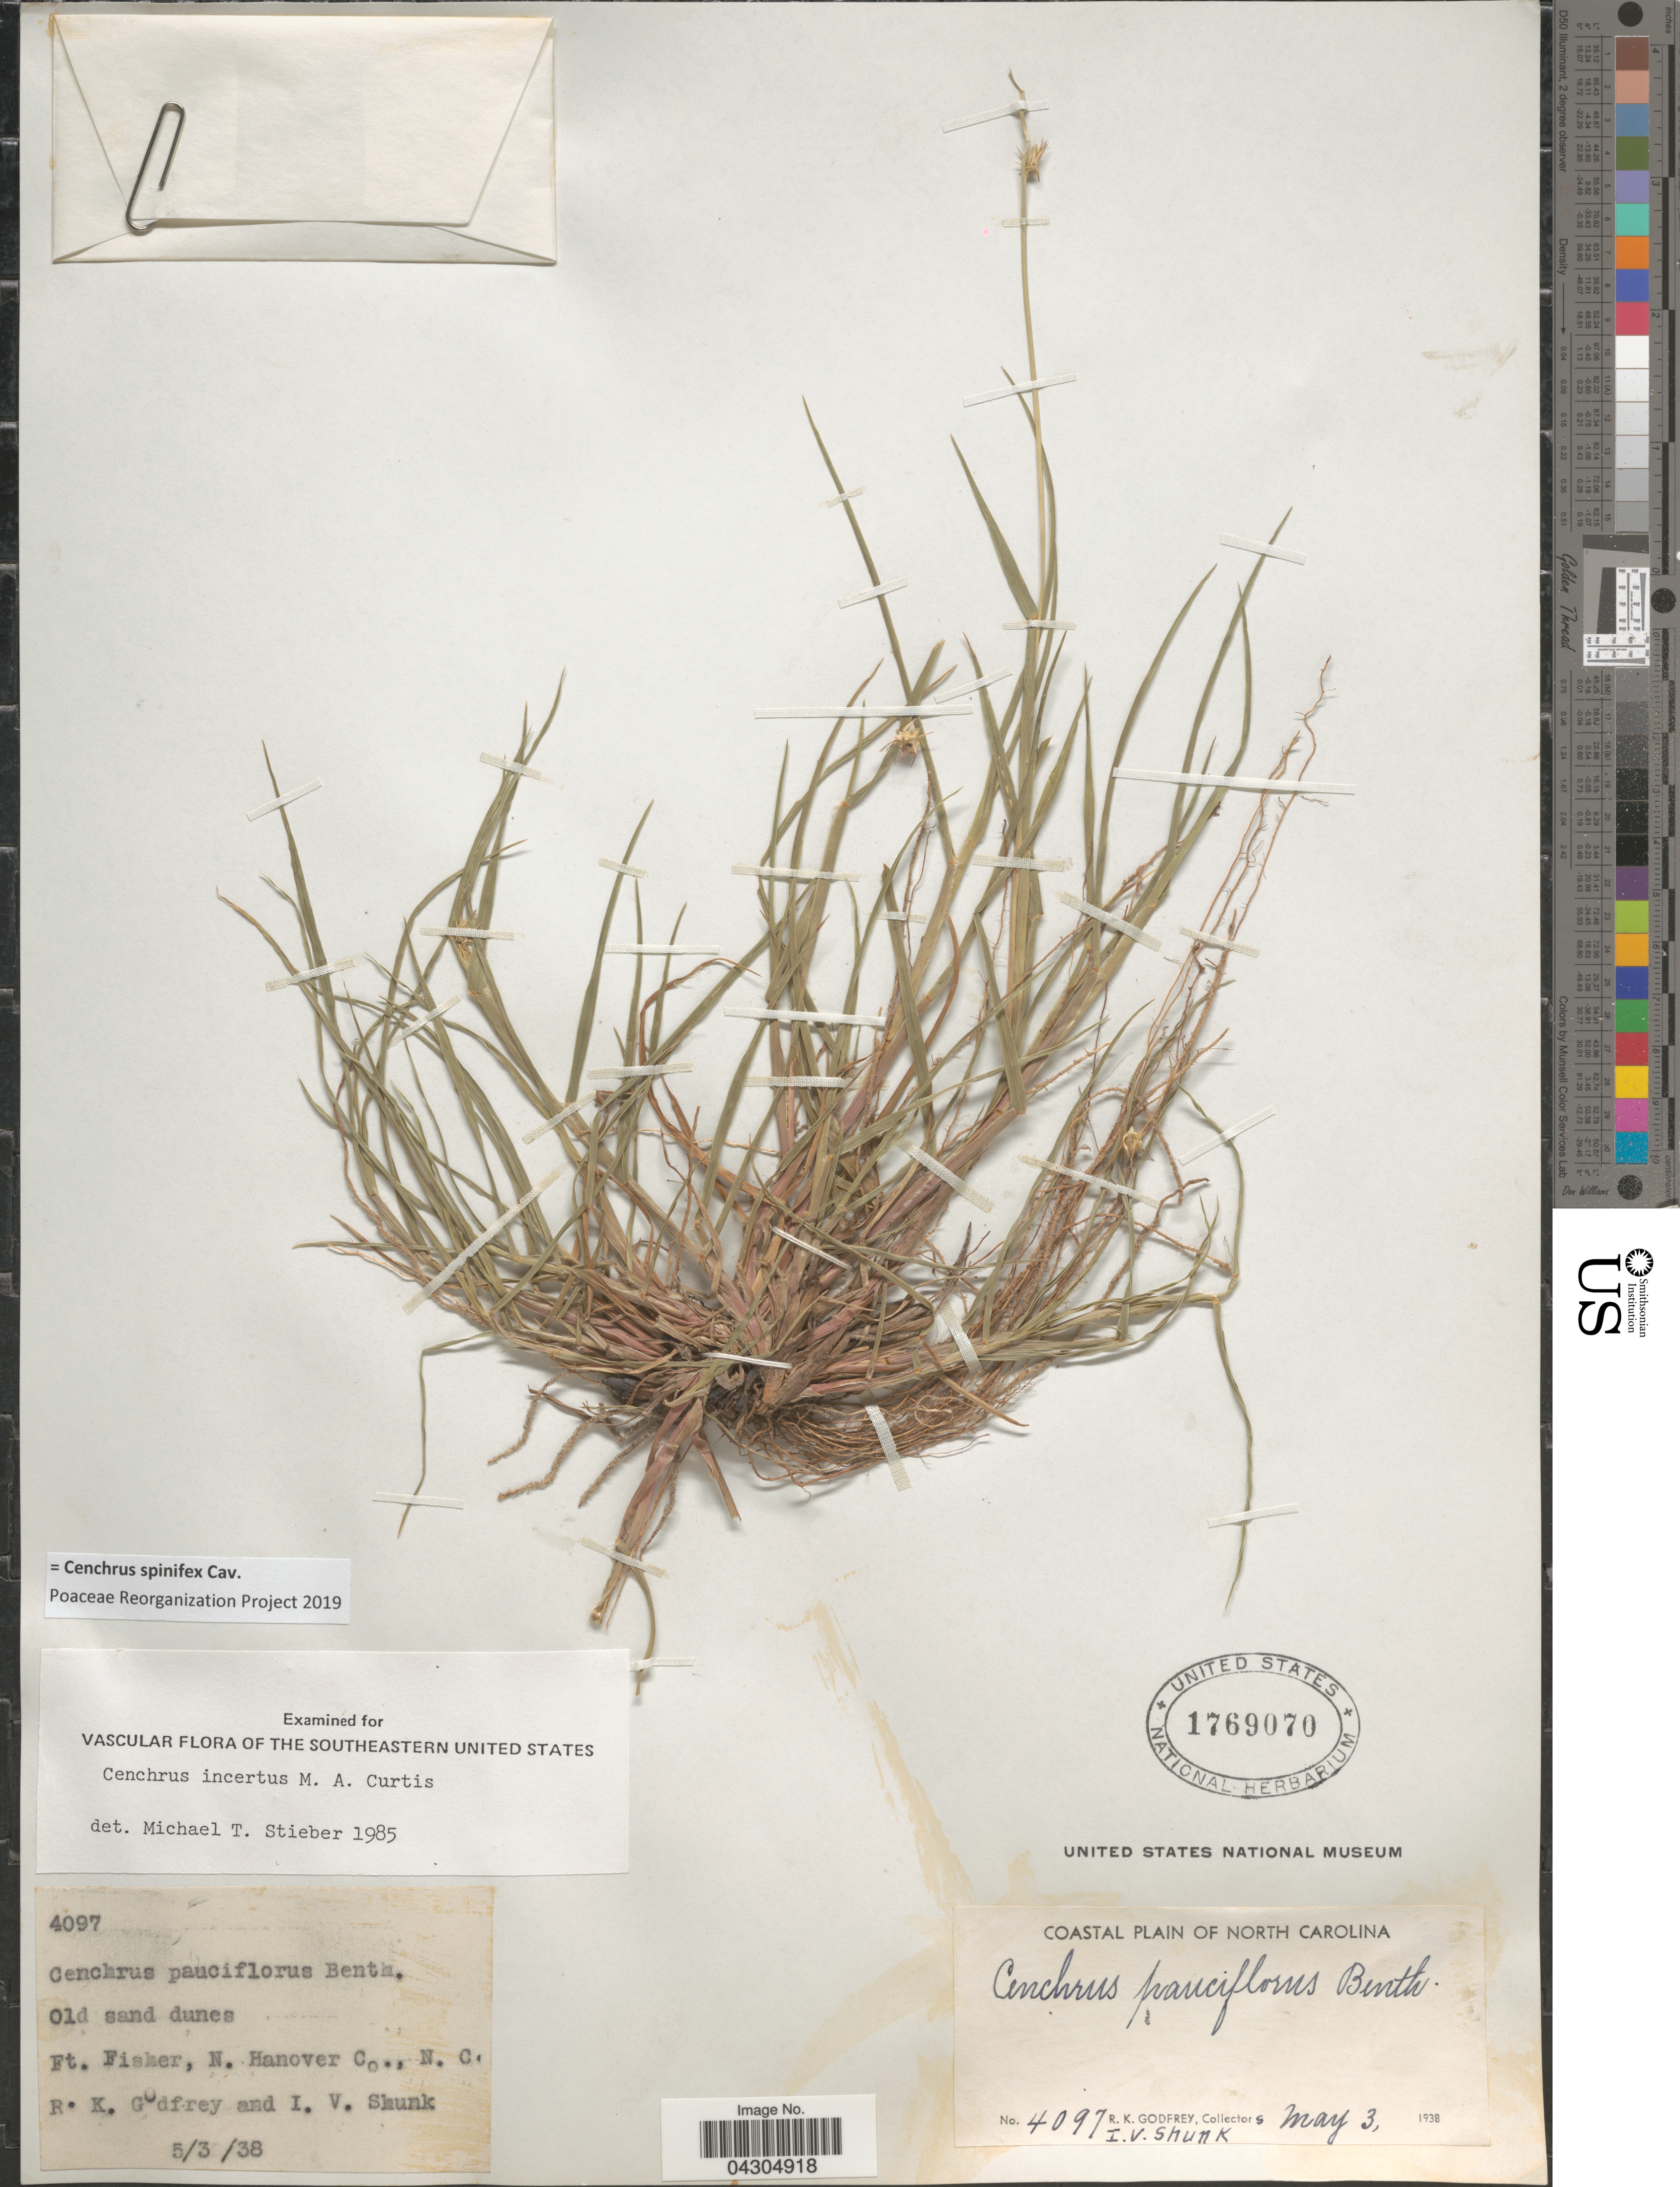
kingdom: Plantae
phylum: Tracheophyta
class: Liliopsida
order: Poales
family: Poaceae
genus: Cenchrus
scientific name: Cenchrus spinifex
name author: Cav.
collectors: R. K. Godfrey & I. Shunk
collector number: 4097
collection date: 1938-05-03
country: United States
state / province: North Carolina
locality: Coastal Plain of North Carolina. Old sand dunes. Ft. Fisher, N. Hanover Co.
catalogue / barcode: US 1769070